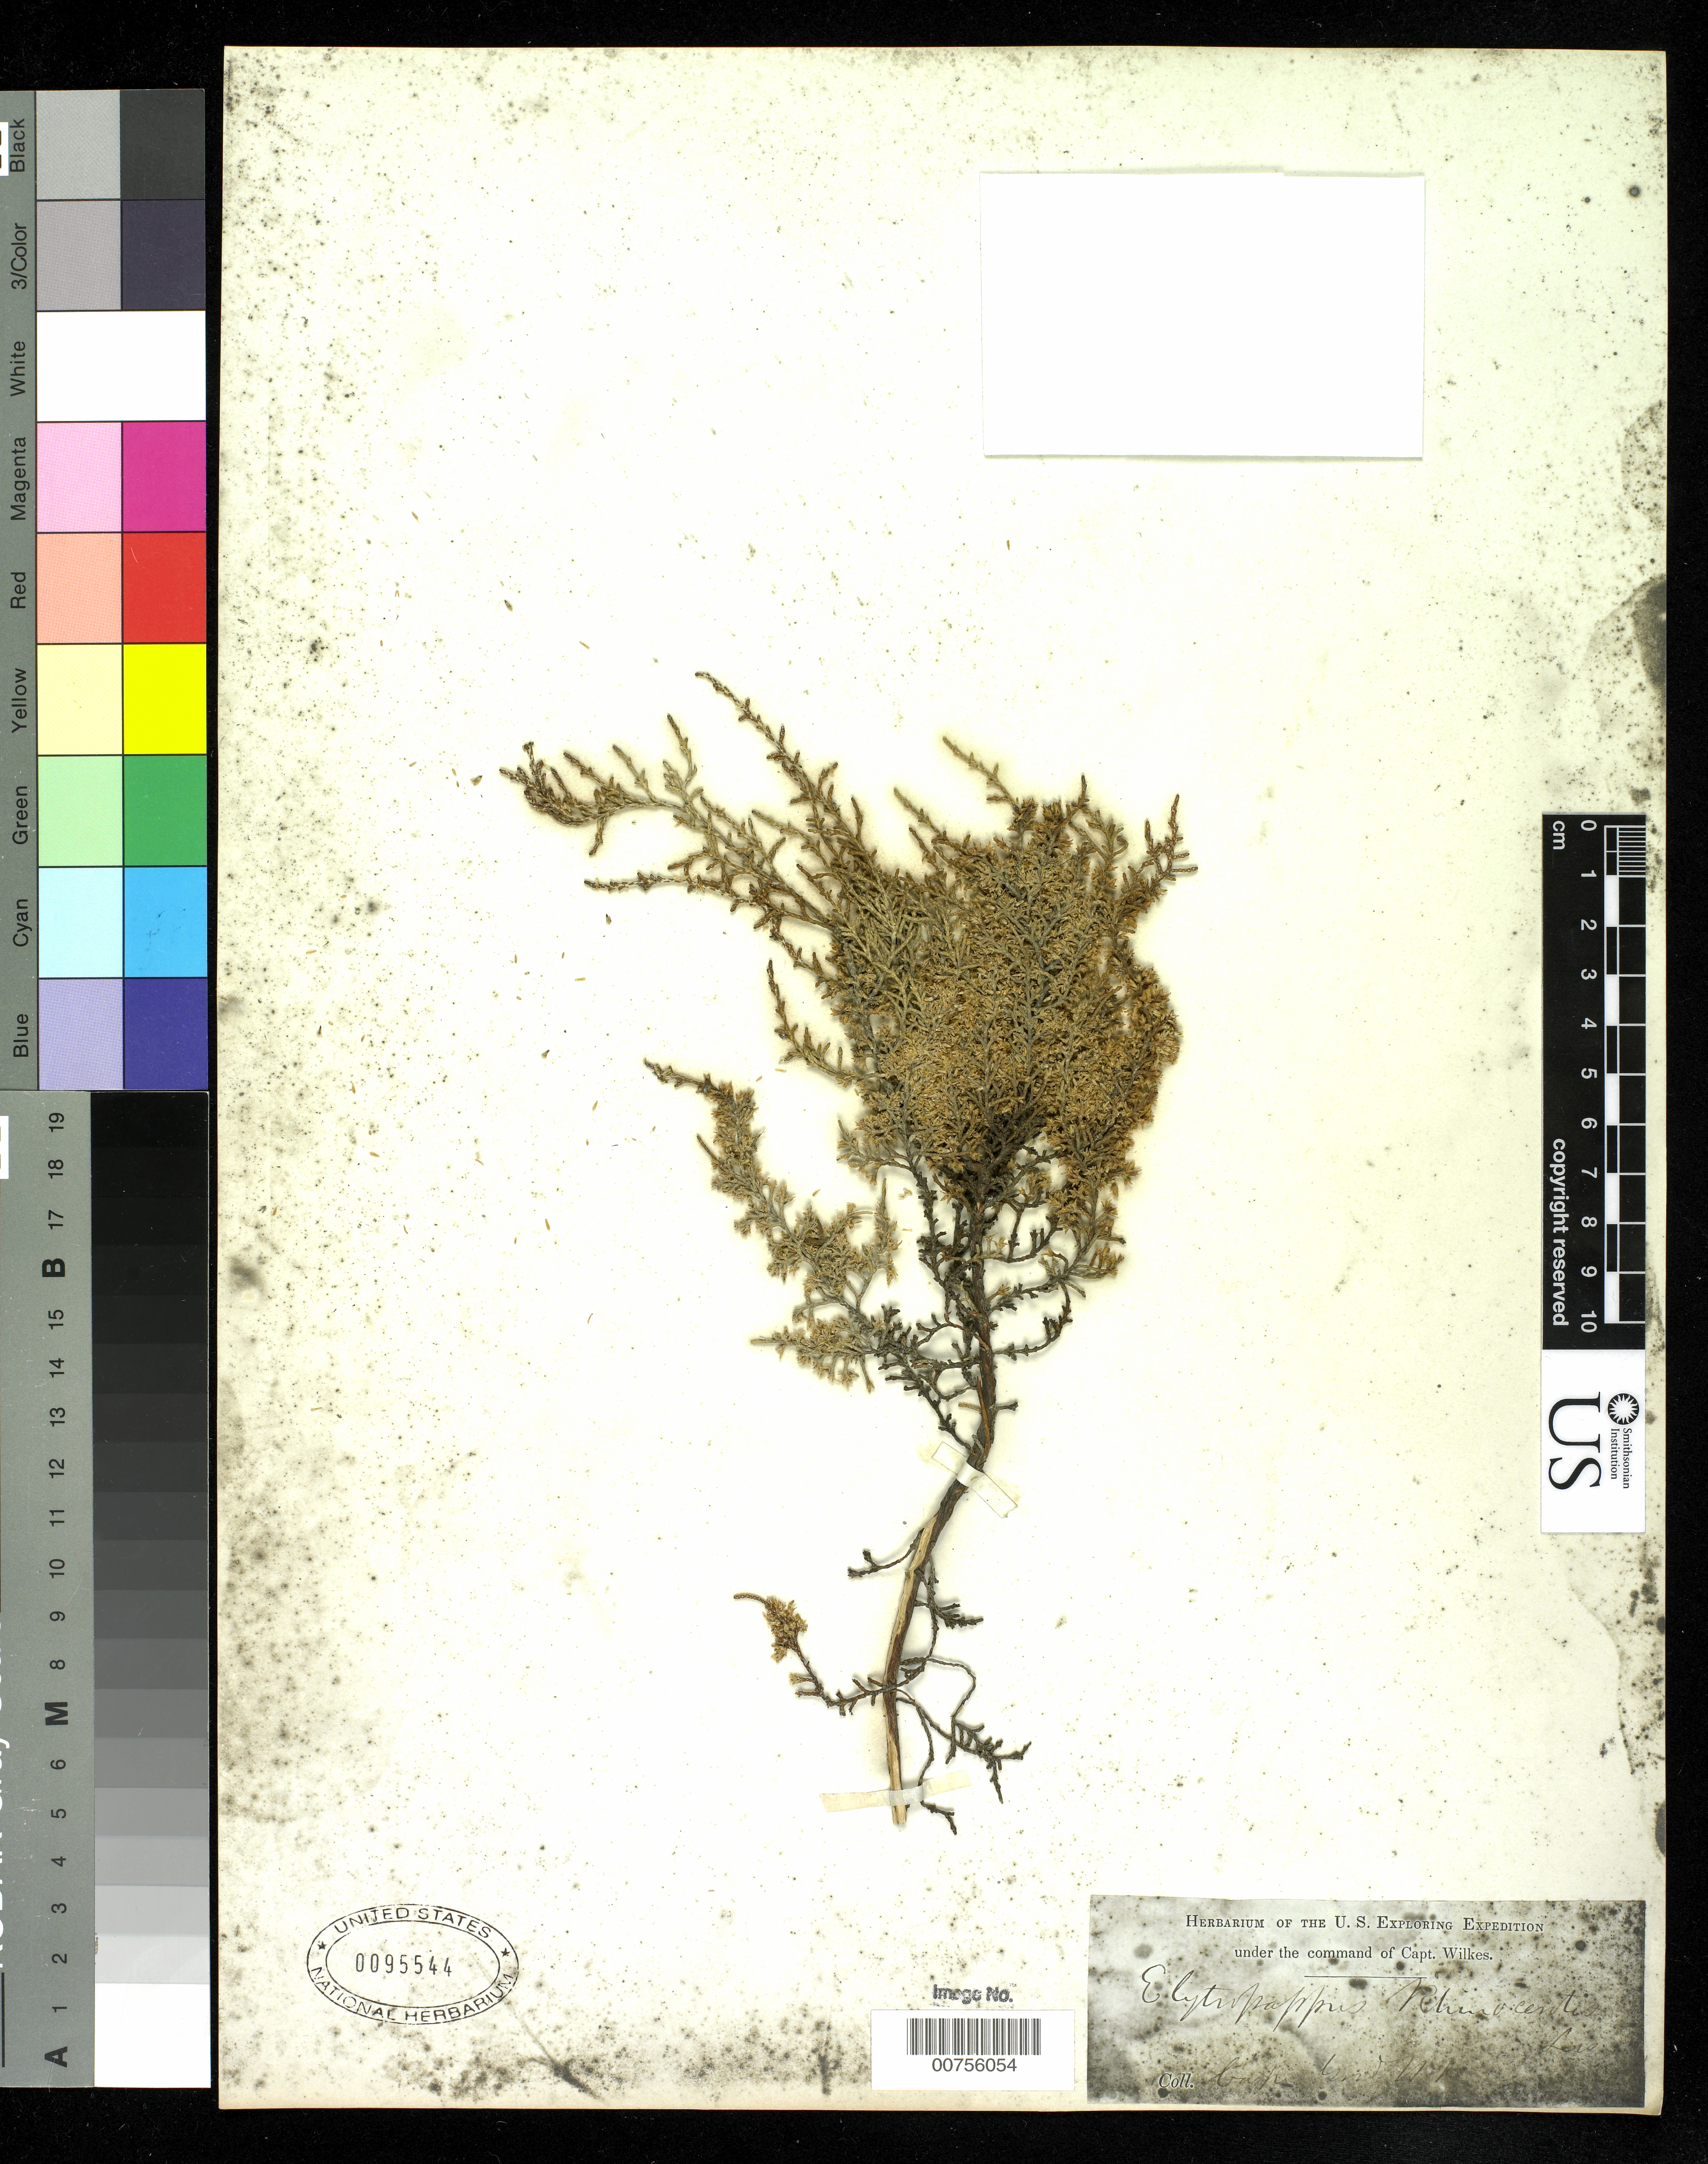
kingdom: Plantae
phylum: Tracheophyta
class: Magnoliopsida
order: Asterales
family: Asteraceae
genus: Elytropappus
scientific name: Elytropappus rhinocerotis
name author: (L. f.) Less.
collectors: Wilkes Explor. Exped.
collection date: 1838/1842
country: South Africa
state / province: Western Cape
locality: Cape of Good Hope. Cape Town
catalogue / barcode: US 95544